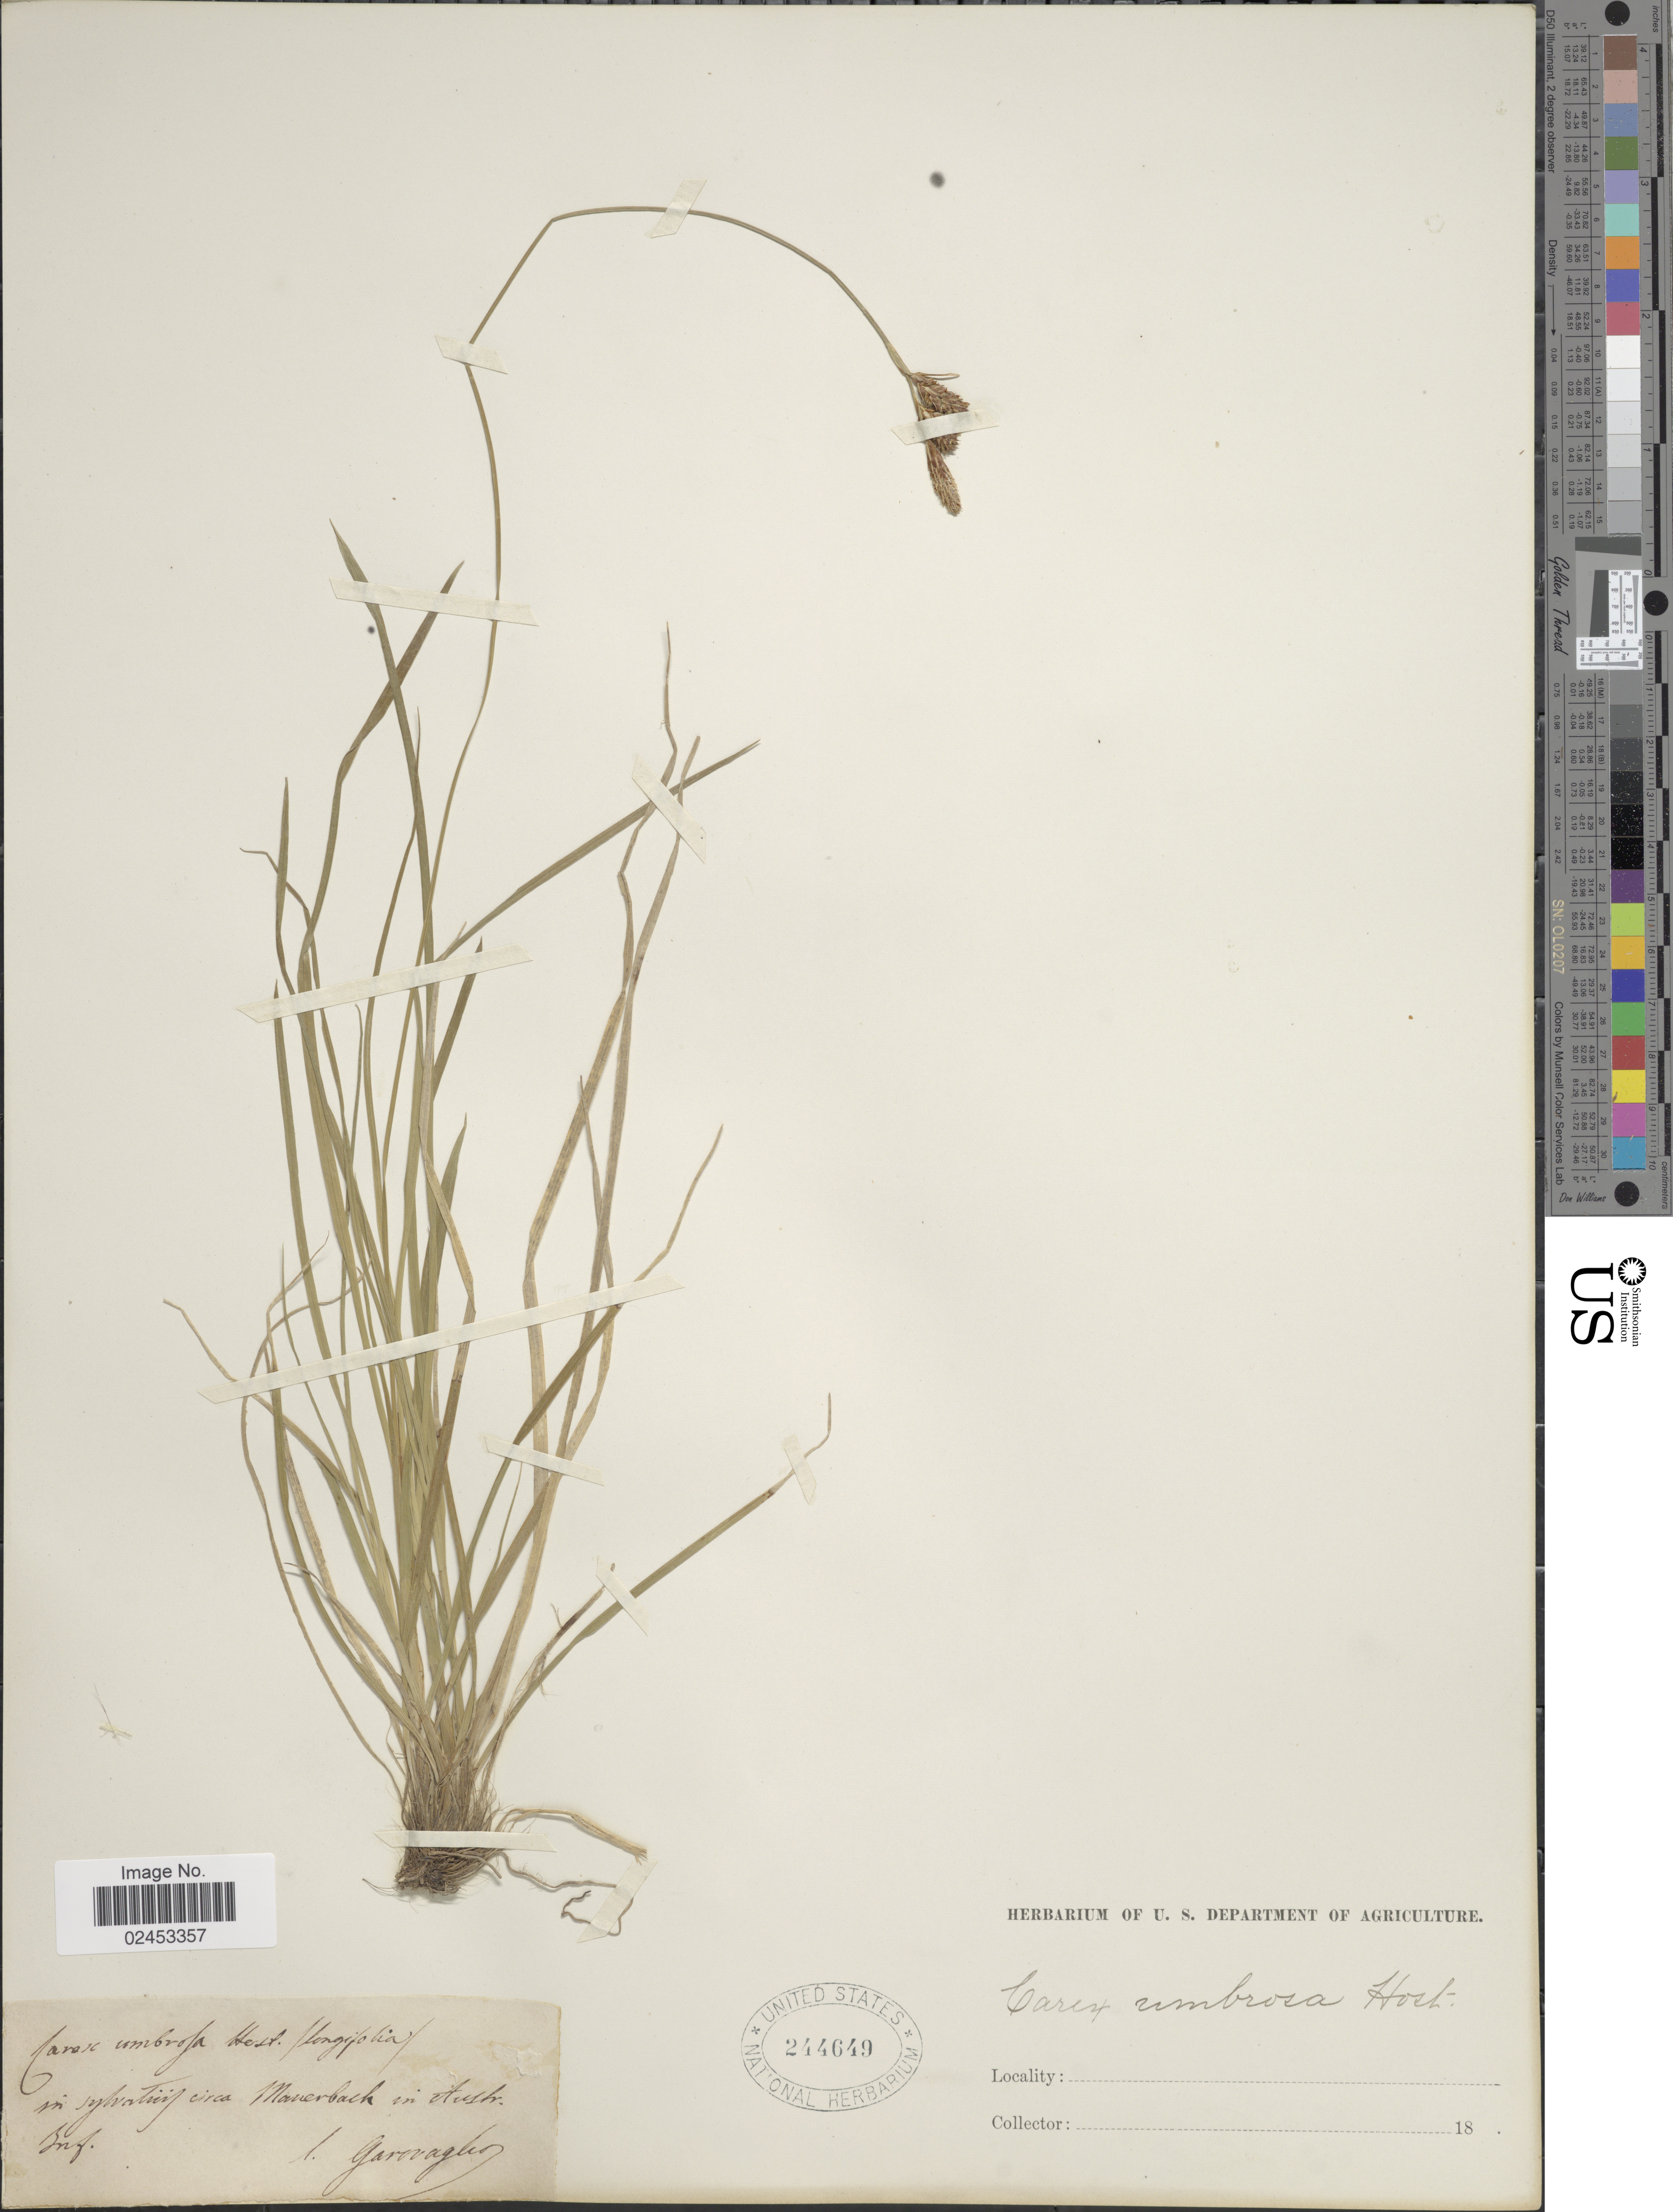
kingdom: Plantae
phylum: Tracheophyta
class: Liliopsida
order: Poales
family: Cyperaceae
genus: Carex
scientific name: Carex umbrosa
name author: Host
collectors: S. Garovaglio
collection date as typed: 18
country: Austria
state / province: Niederosterreich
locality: In sylvatici circa Mauerbach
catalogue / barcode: US 244649